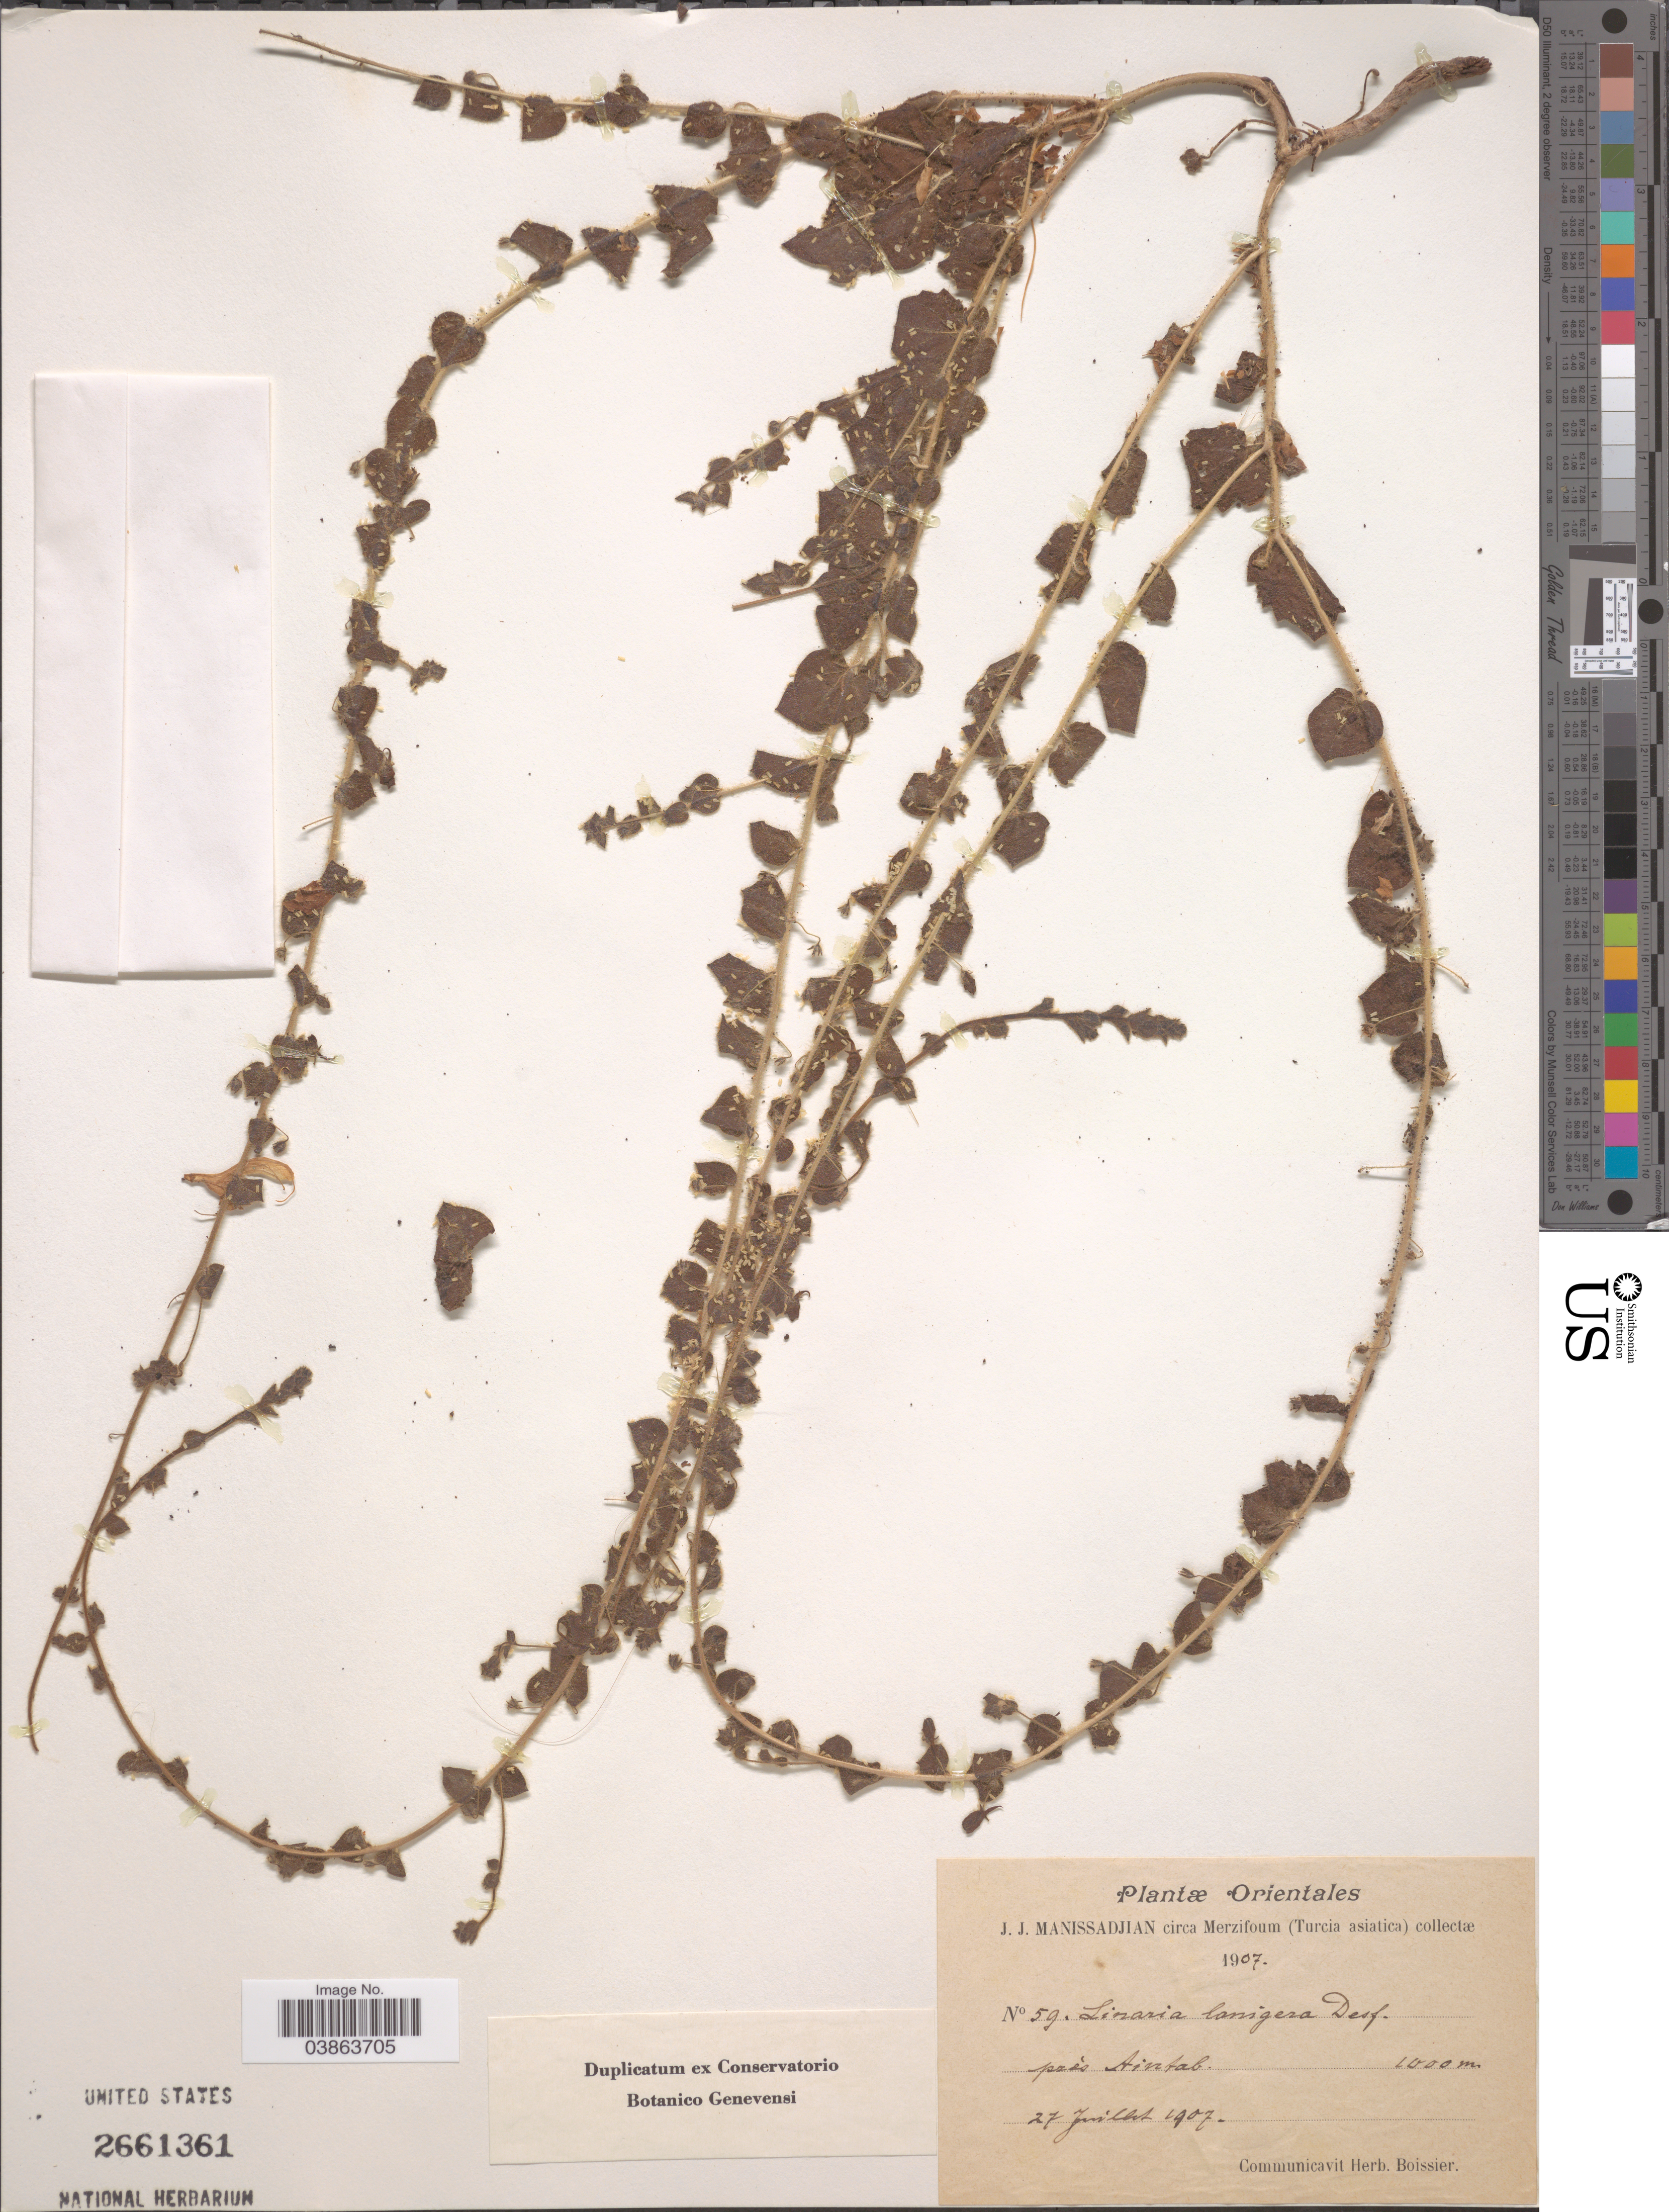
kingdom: Plantae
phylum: Tracheophyta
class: Magnoliopsida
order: Lamiales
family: Plantaginaceae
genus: Linaria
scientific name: Linaria lanigera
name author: Desf.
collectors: J. Manissadjian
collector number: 59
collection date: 1907-07-27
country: Turkey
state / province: Gaziantep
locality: Orientales. Merzifoum (Turcia asiatica). Prés Aintab.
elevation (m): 1000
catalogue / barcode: US 2661361